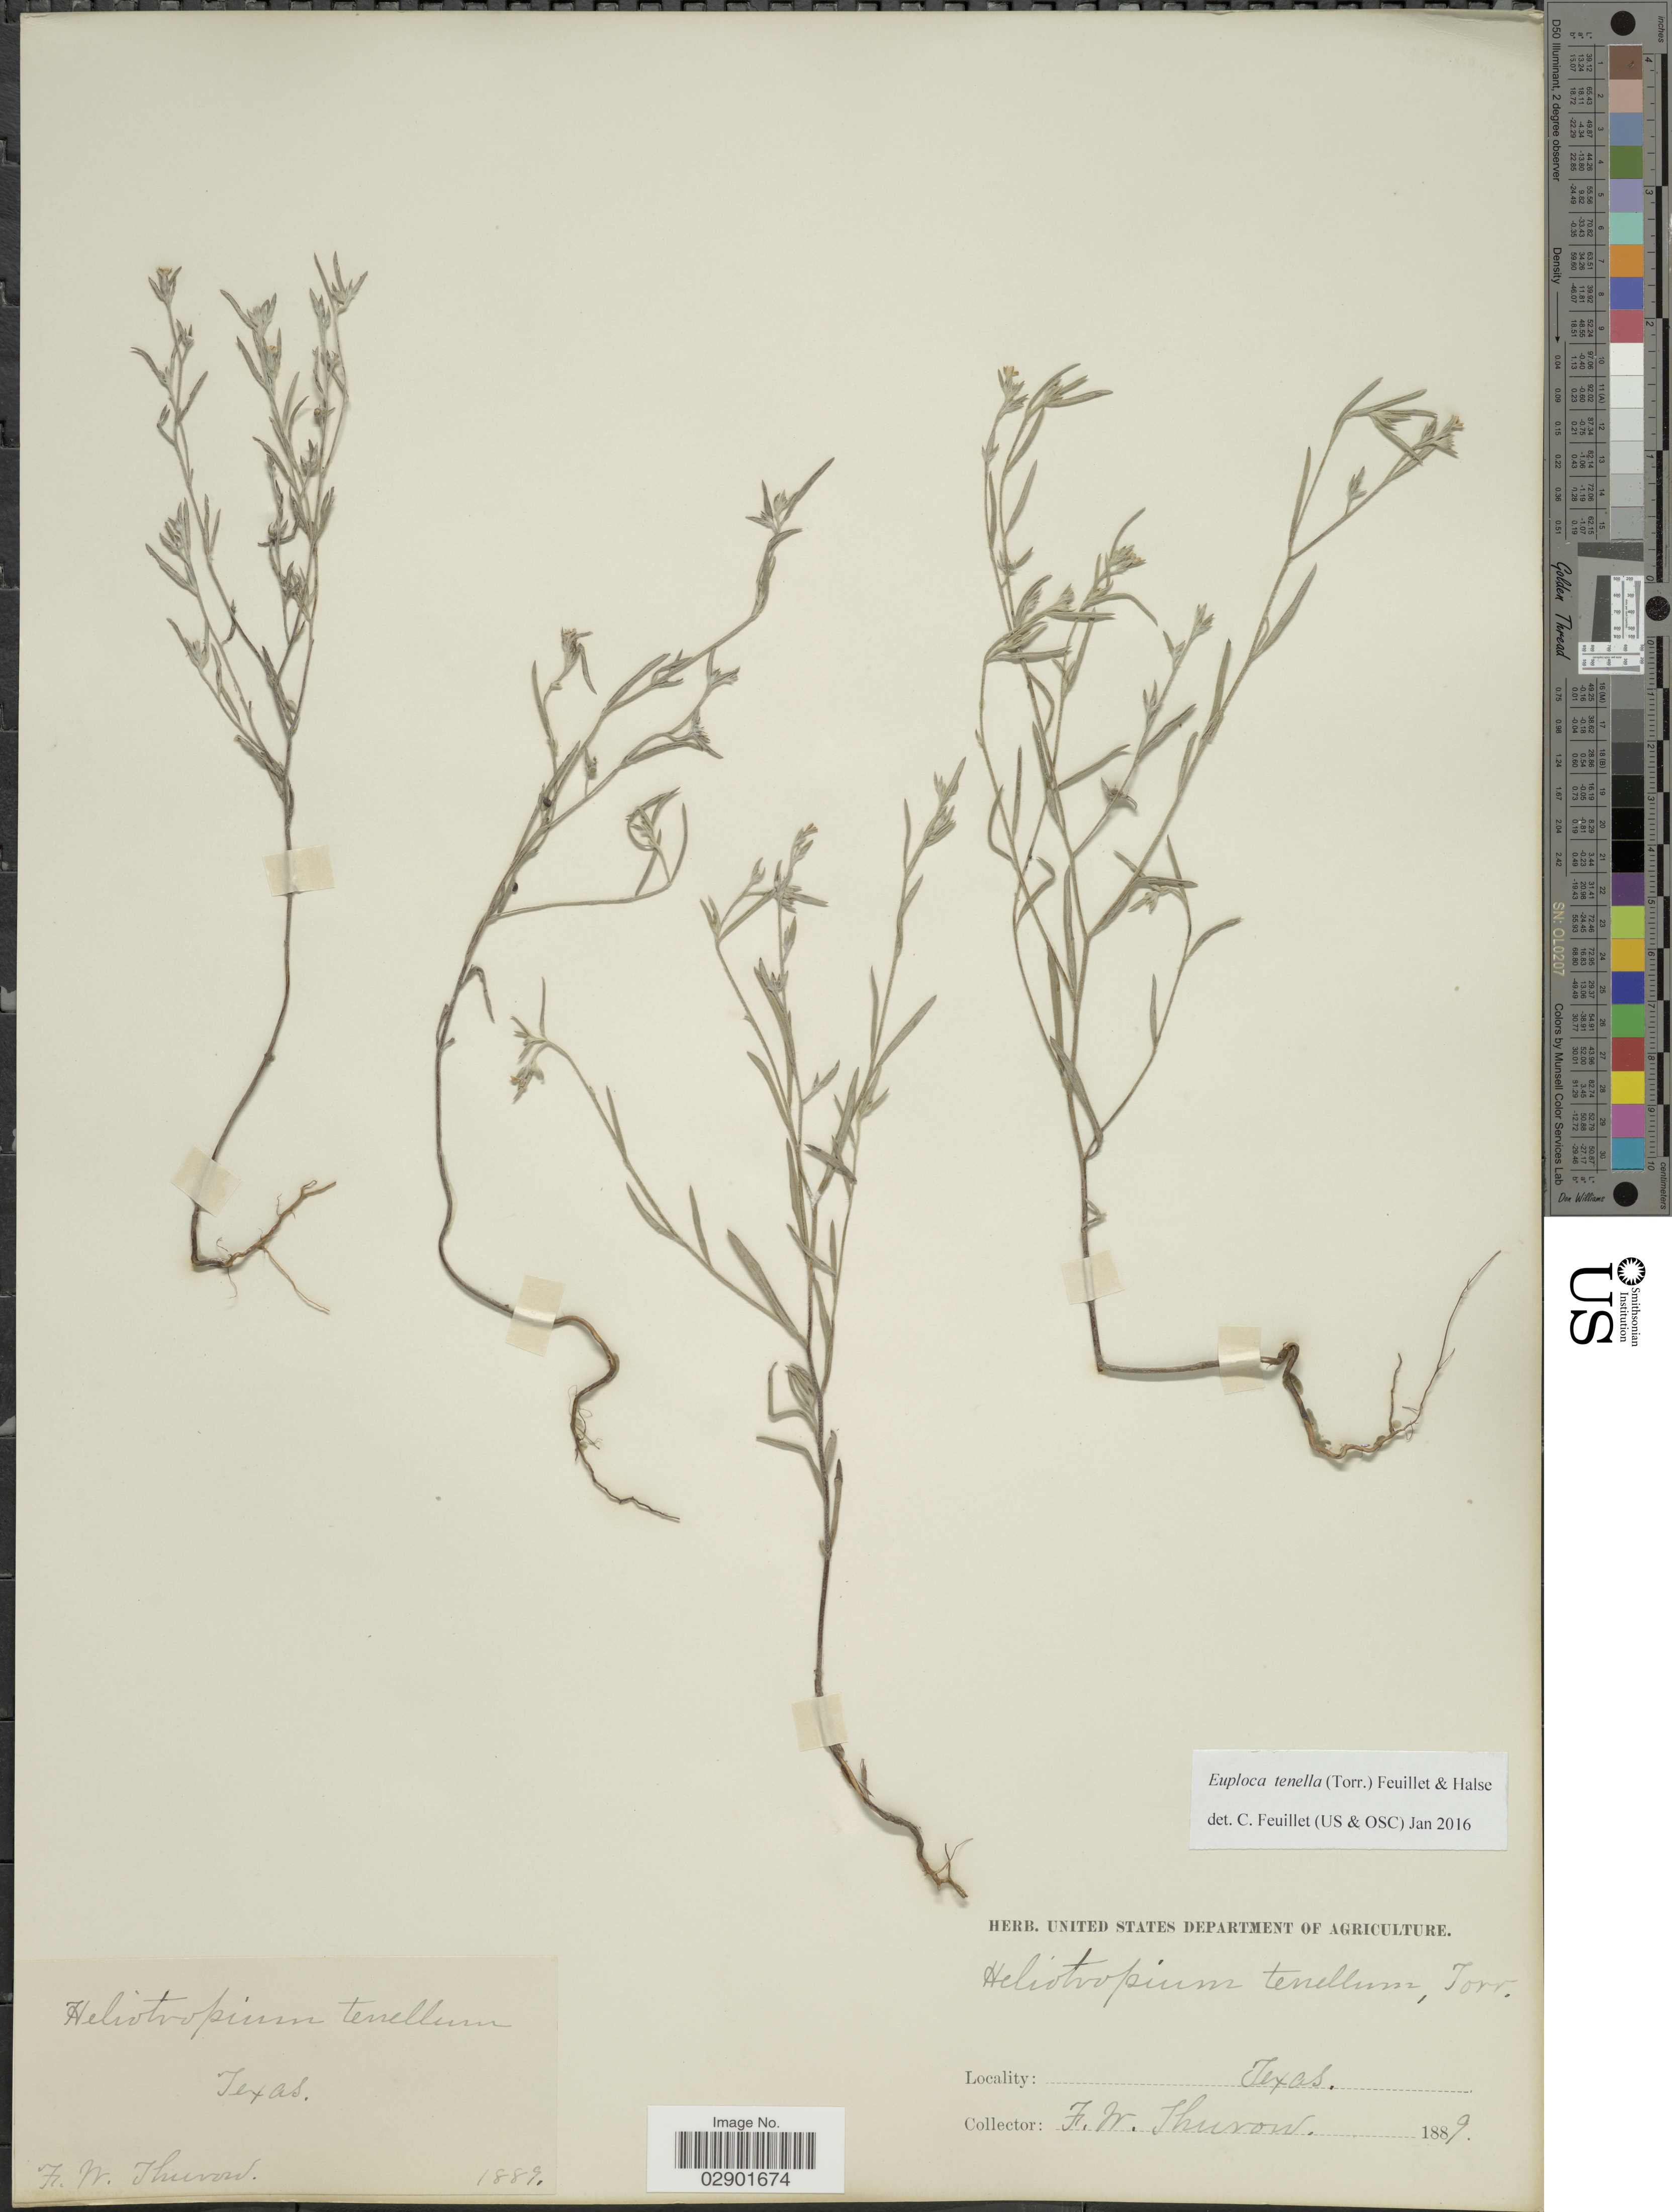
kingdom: Plantae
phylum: Tracheophyta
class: Magnoliopsida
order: Boraginales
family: Heliotropiaceae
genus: Euploca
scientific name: Euploca tenella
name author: (Torr.) Feuillet & Halse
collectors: F. W. Thurow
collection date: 1889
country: United States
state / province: Texas